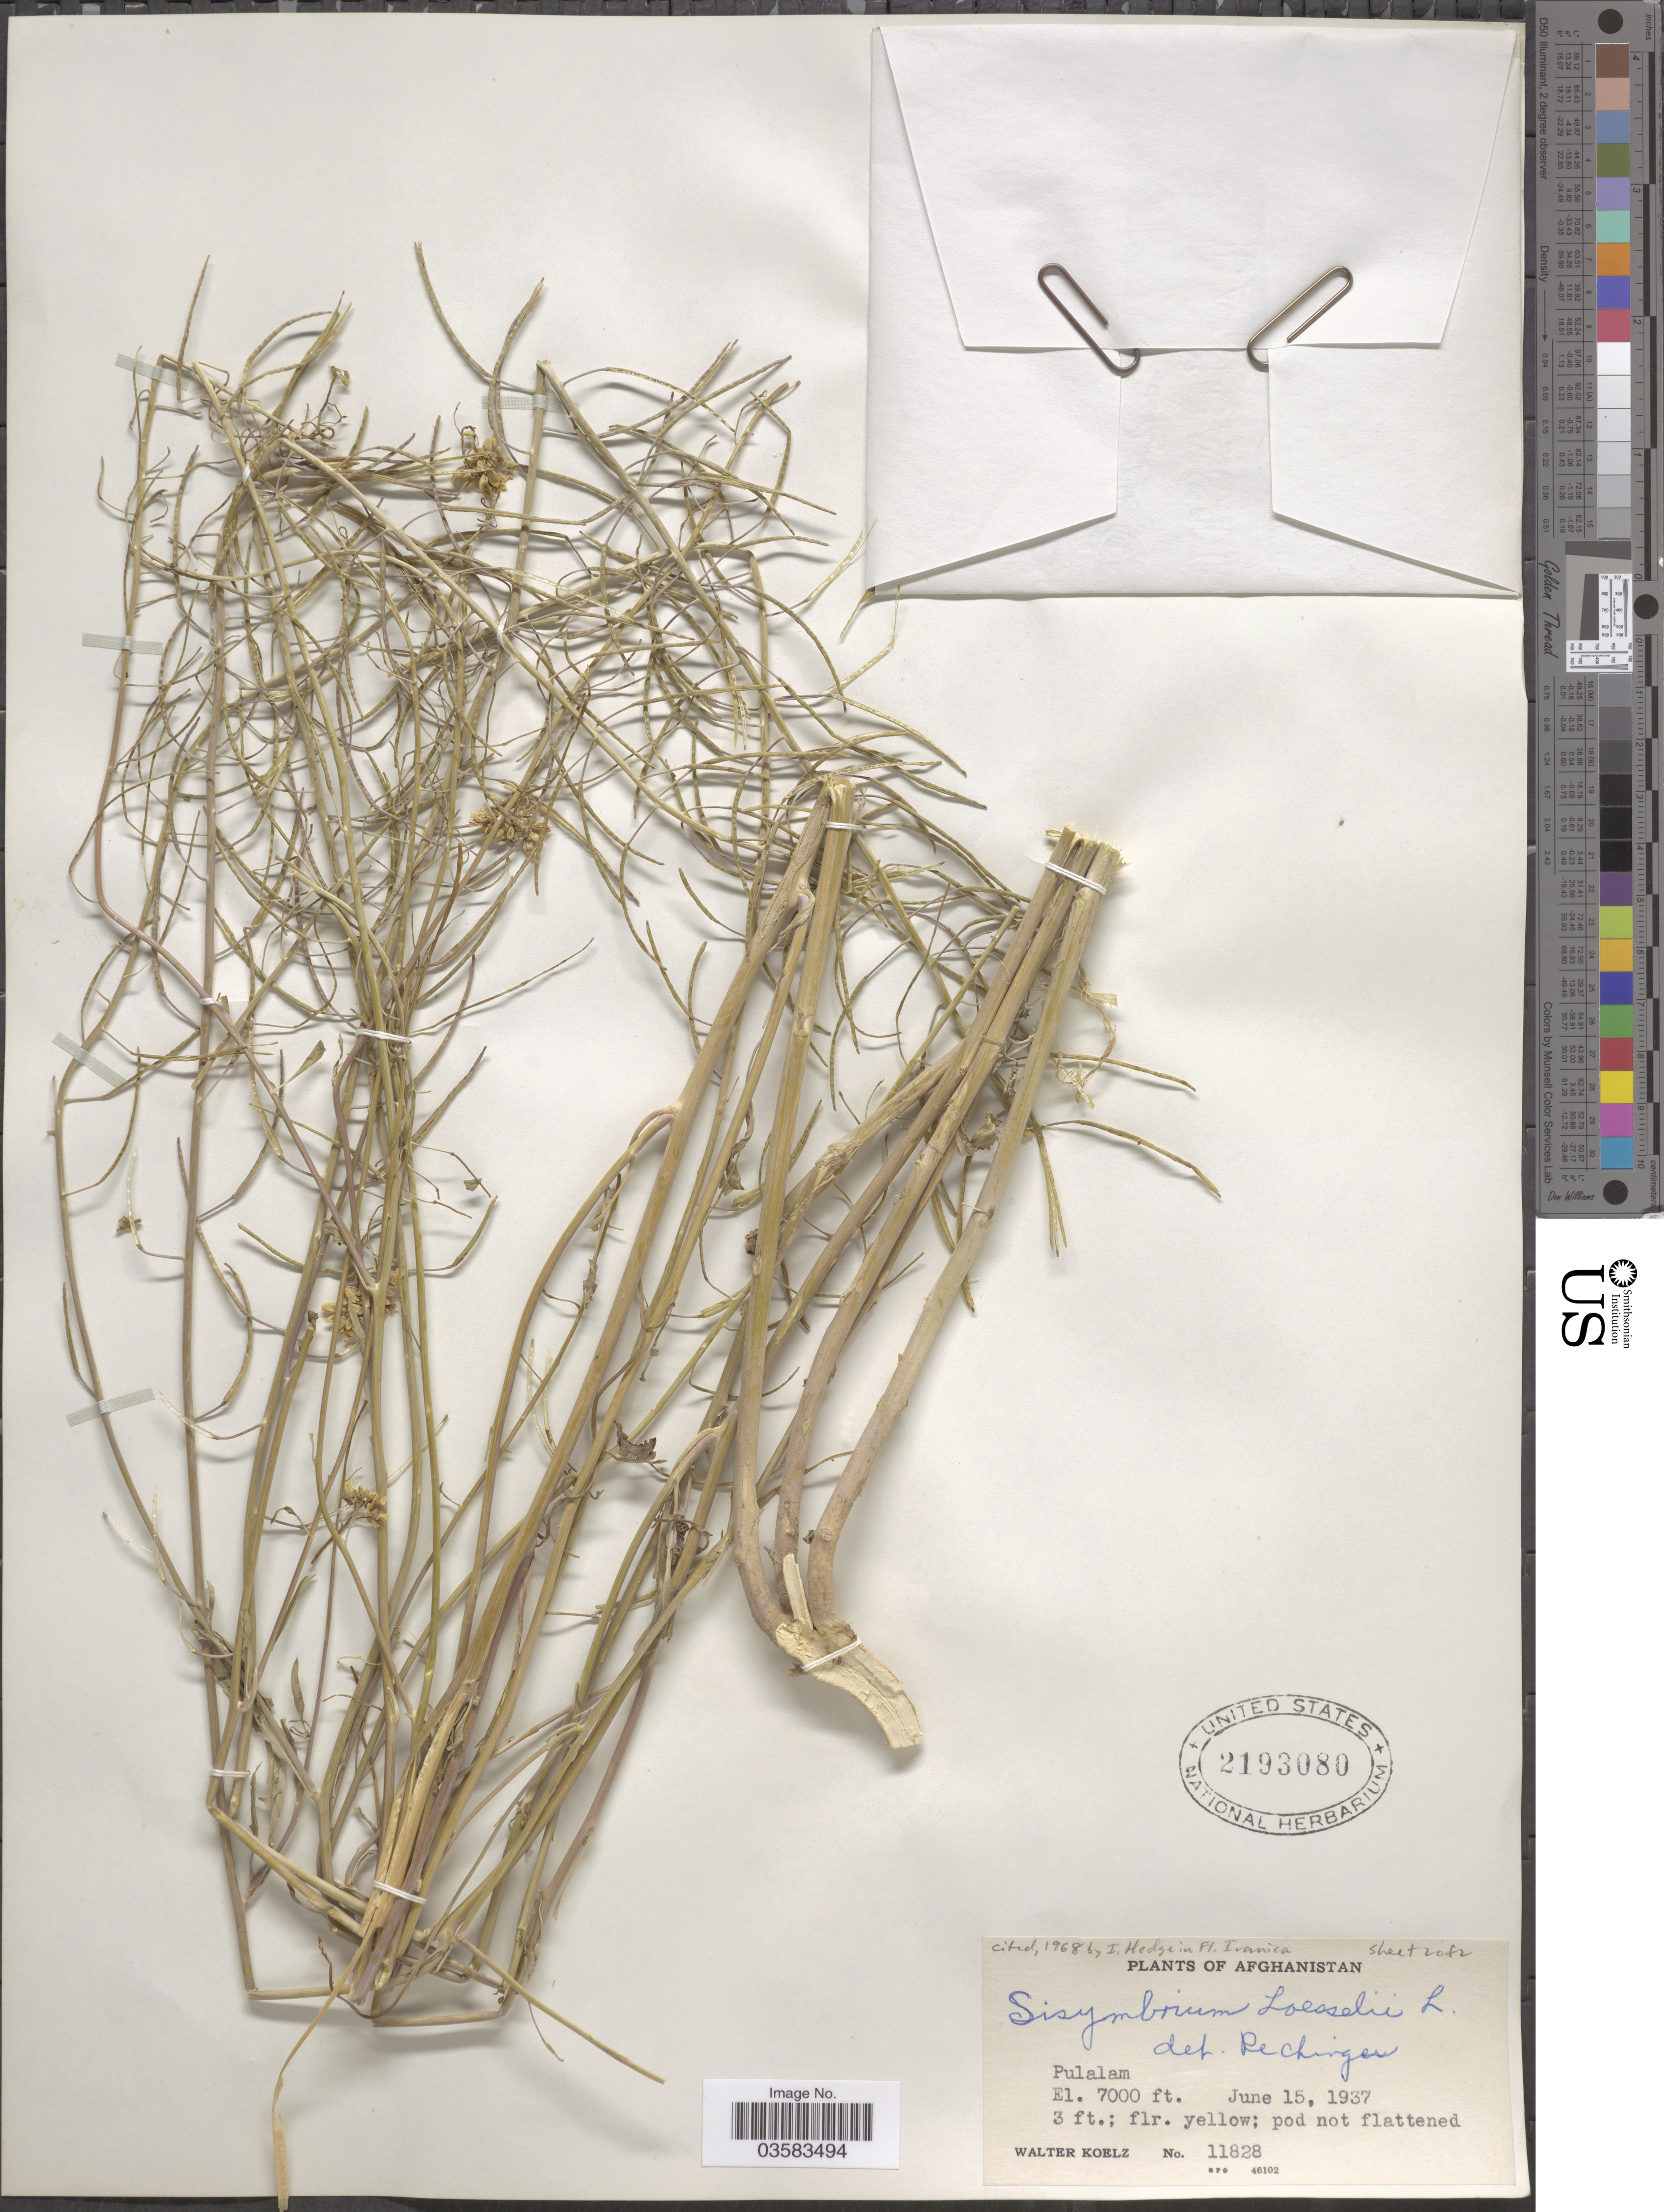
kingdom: Plantae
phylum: Tracheophyta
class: Magnoliopsida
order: Brassicales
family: Brassicaceae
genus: Sisymbrium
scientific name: Sisymbrium loeselii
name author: L.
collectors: W. N. Koelz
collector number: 11828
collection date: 1937-06-15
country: Afghanistan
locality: Pulalam.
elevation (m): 2134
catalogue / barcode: US 2193080